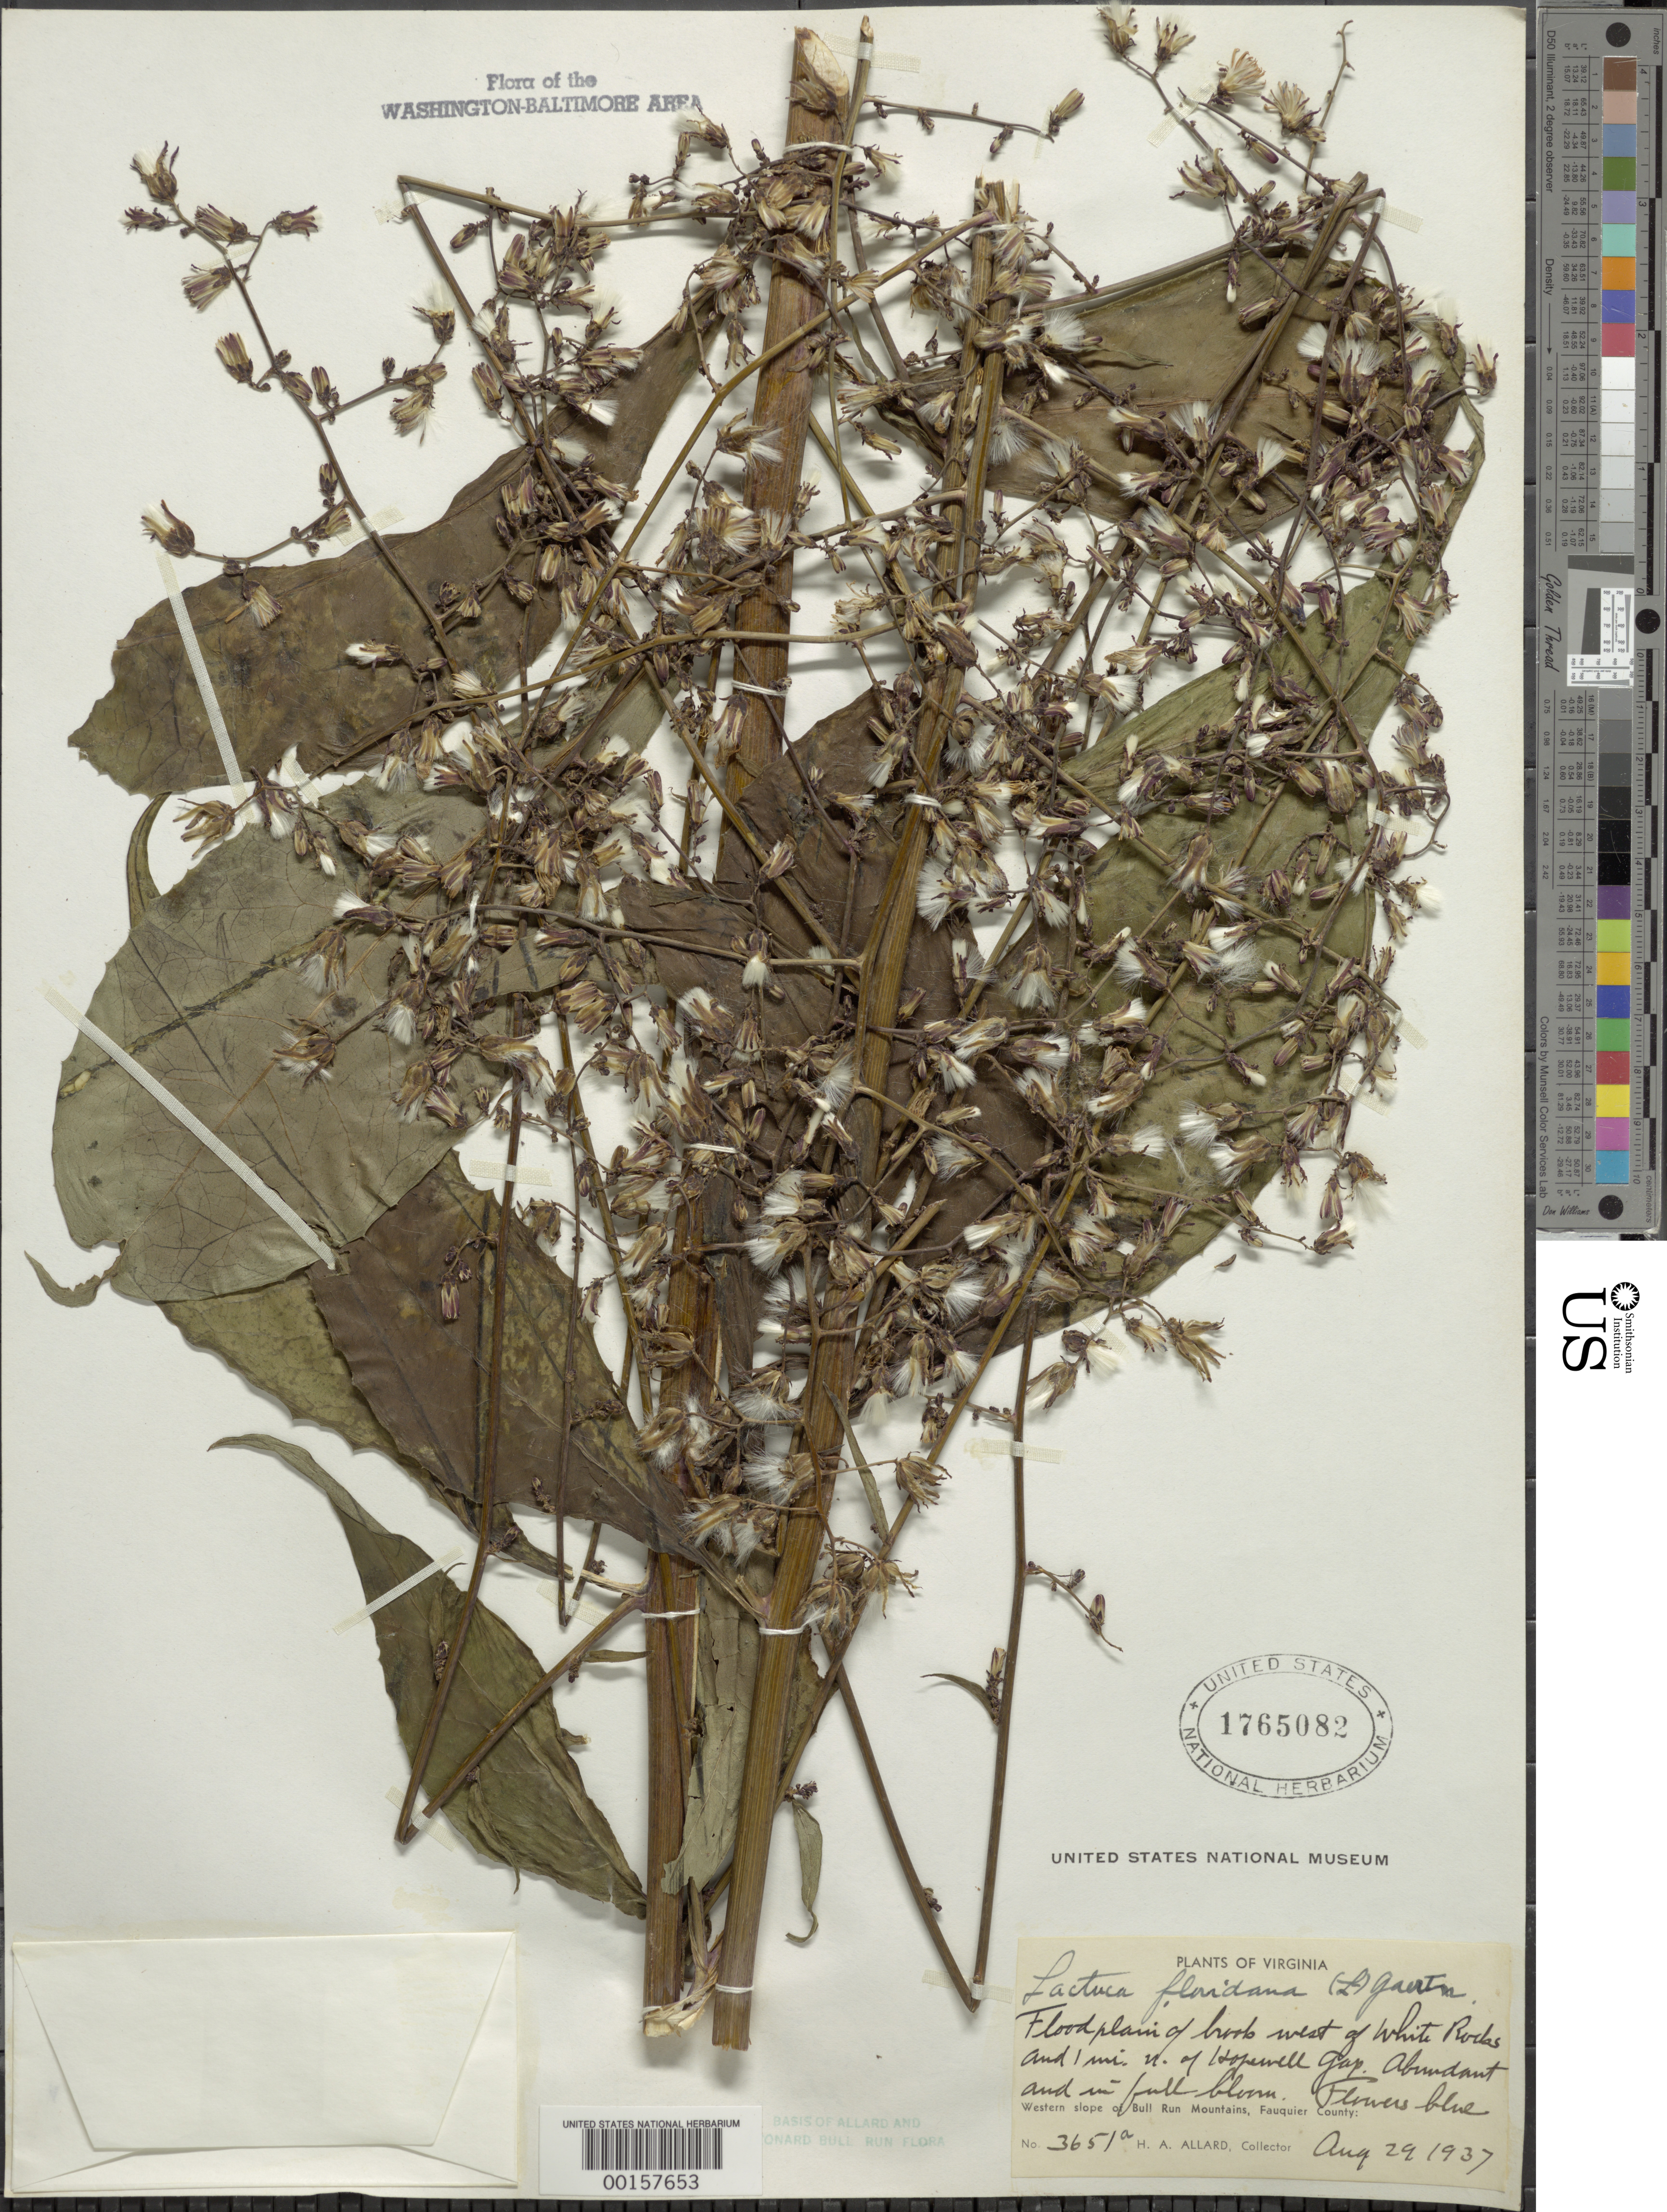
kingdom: Plantae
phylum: Tracheophyta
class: Magnoliopsida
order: Asterales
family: Asteraceae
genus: Lactuca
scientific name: Lactuca floridana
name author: (L.) Gaertn.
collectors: H. A. Allard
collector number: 3651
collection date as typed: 29 Aug 1937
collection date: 1937-08-29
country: United States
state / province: Virginia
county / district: Fauquier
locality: North of Hopewell Gap and west of White Rocks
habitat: Flood plain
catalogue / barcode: US 1765082